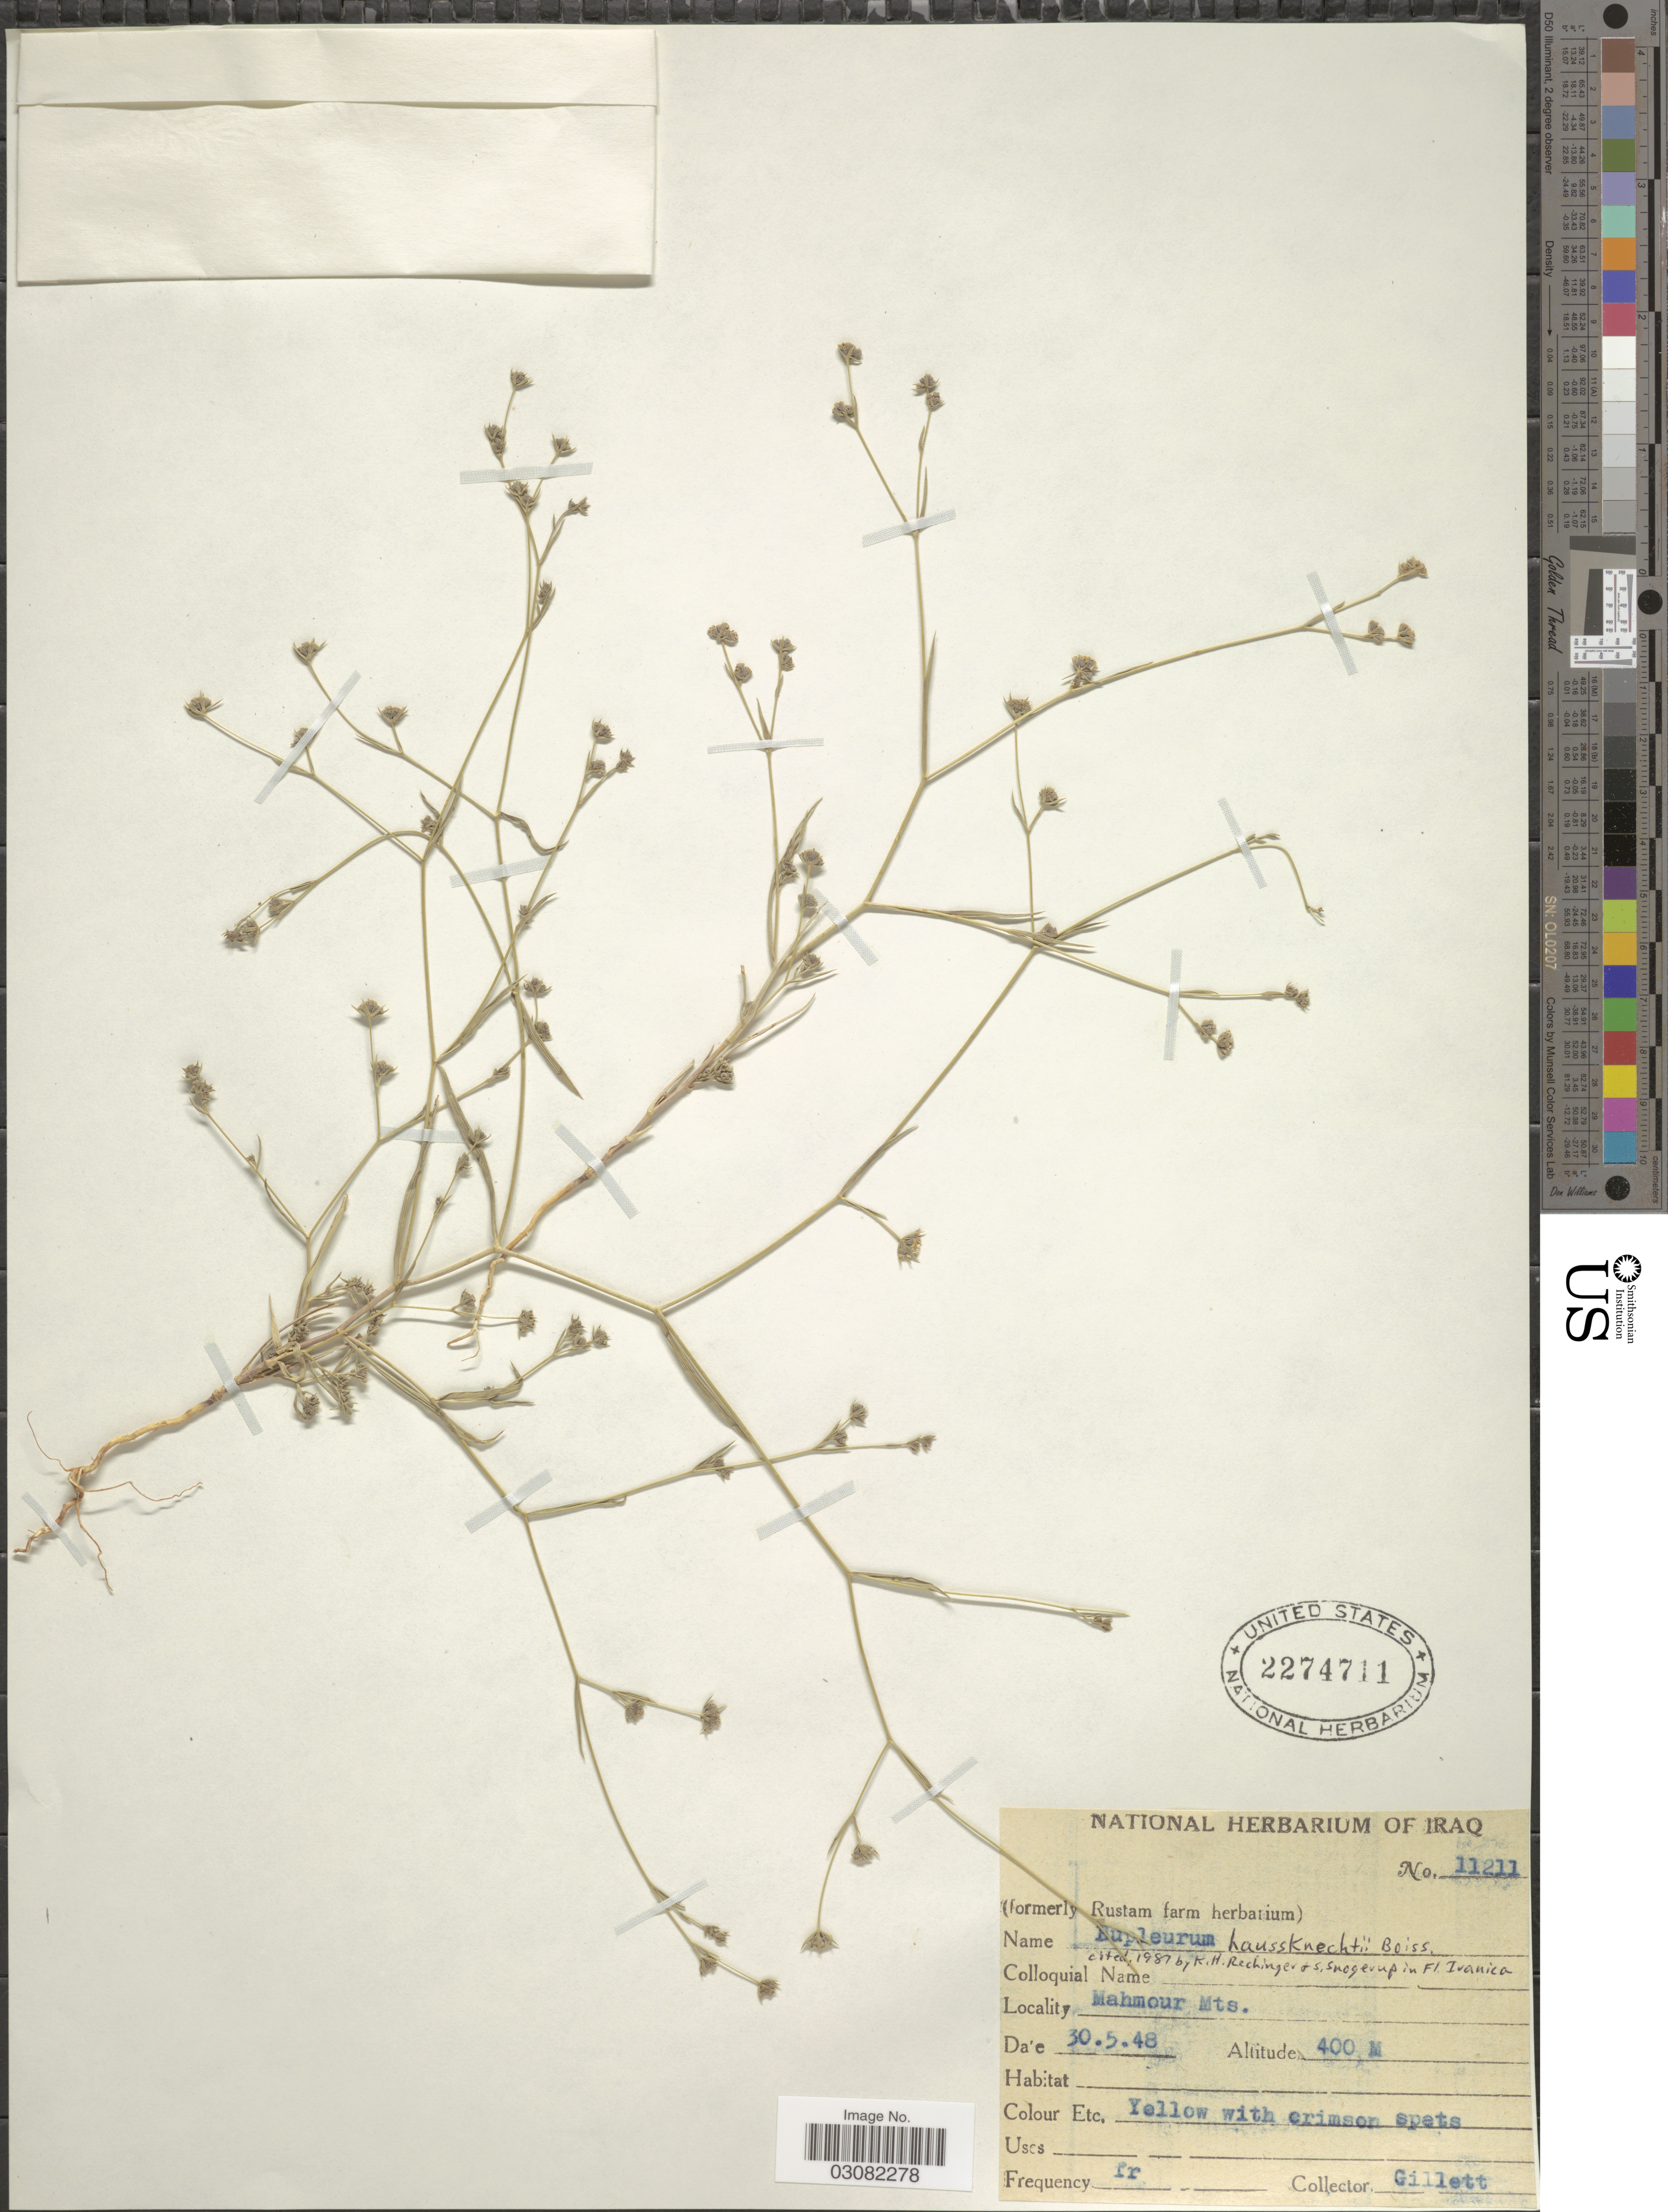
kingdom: Plantae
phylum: Tracheophyta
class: Magnoliopsida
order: Apiales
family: Apiaceae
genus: Bupleurum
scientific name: Bupleurum haussknechtii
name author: Boiss.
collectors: Gillett, --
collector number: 11211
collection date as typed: Transcribed d/m/y: 30/5/48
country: Iraq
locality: Mahmour Mts.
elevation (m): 400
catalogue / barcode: US 2274711